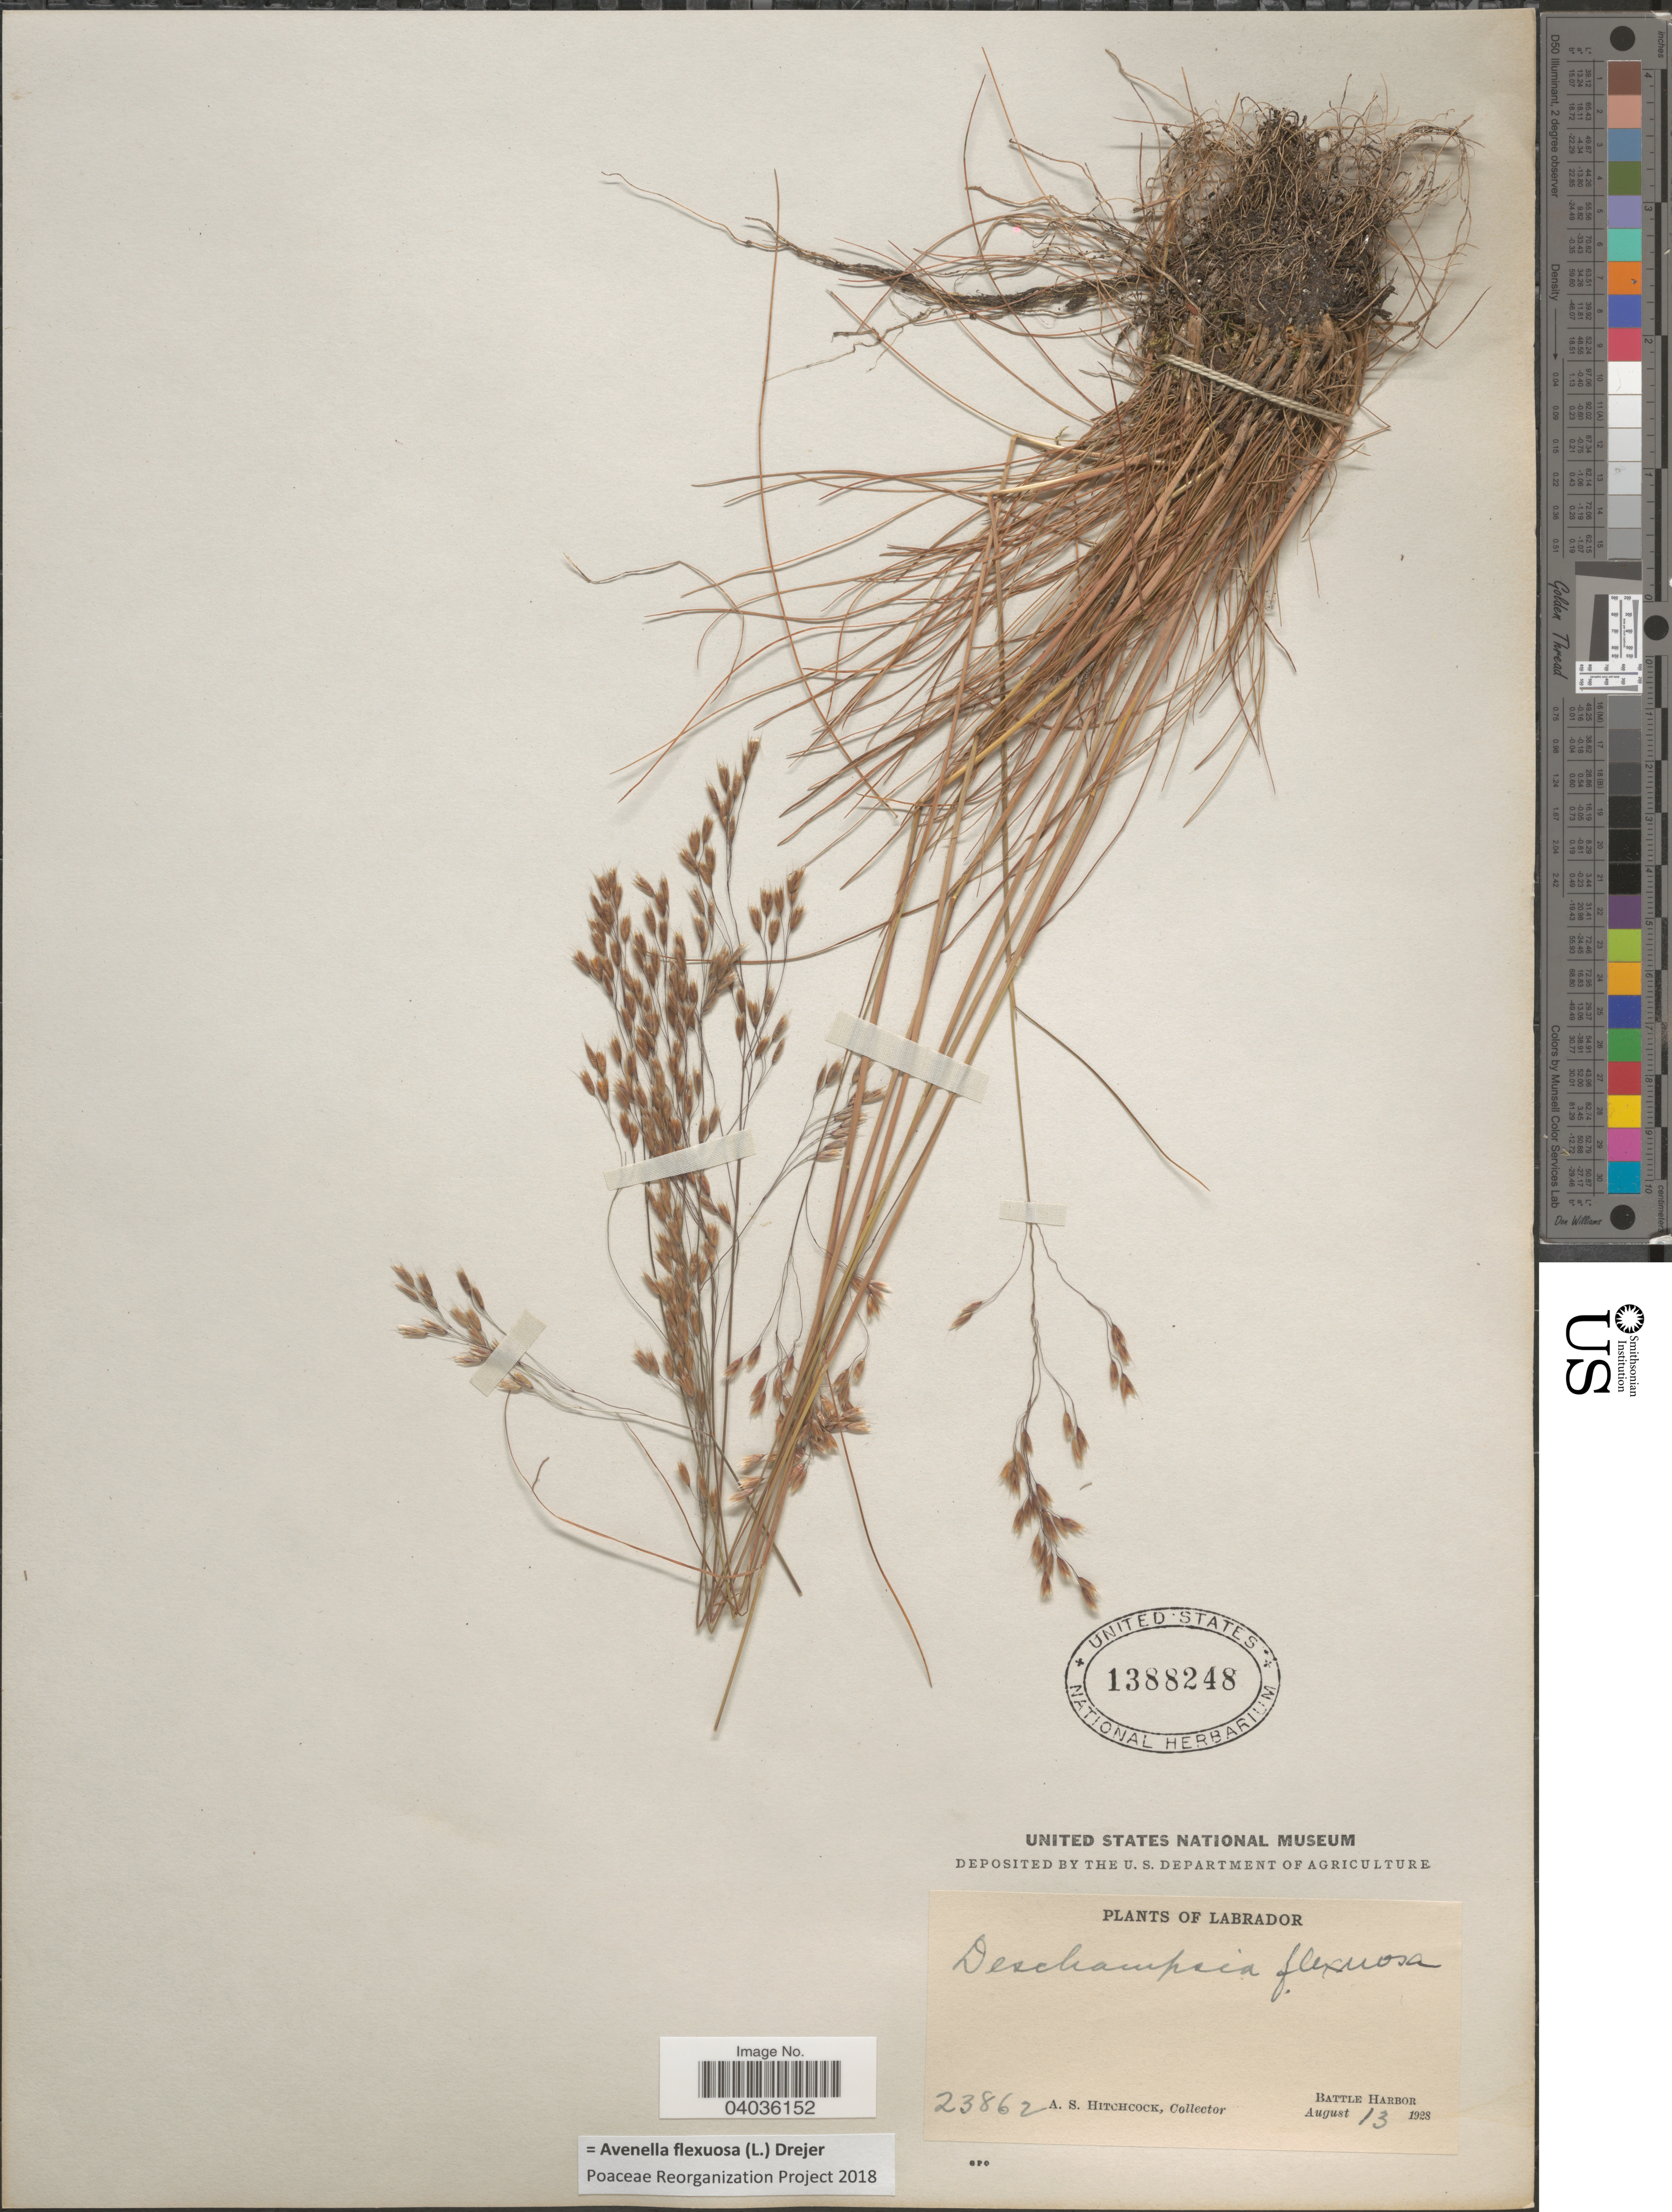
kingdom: Plantae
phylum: Tracheophyta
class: Liliopsida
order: Poales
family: Poaceae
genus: Avenella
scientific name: Avenella flexuosa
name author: (L.) Drejer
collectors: A. S. Hitchcock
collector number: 23862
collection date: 1928-08-13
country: Canada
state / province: Newfoundland and Labrador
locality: Labrador. Battle Harbor.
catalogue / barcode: US 1388248